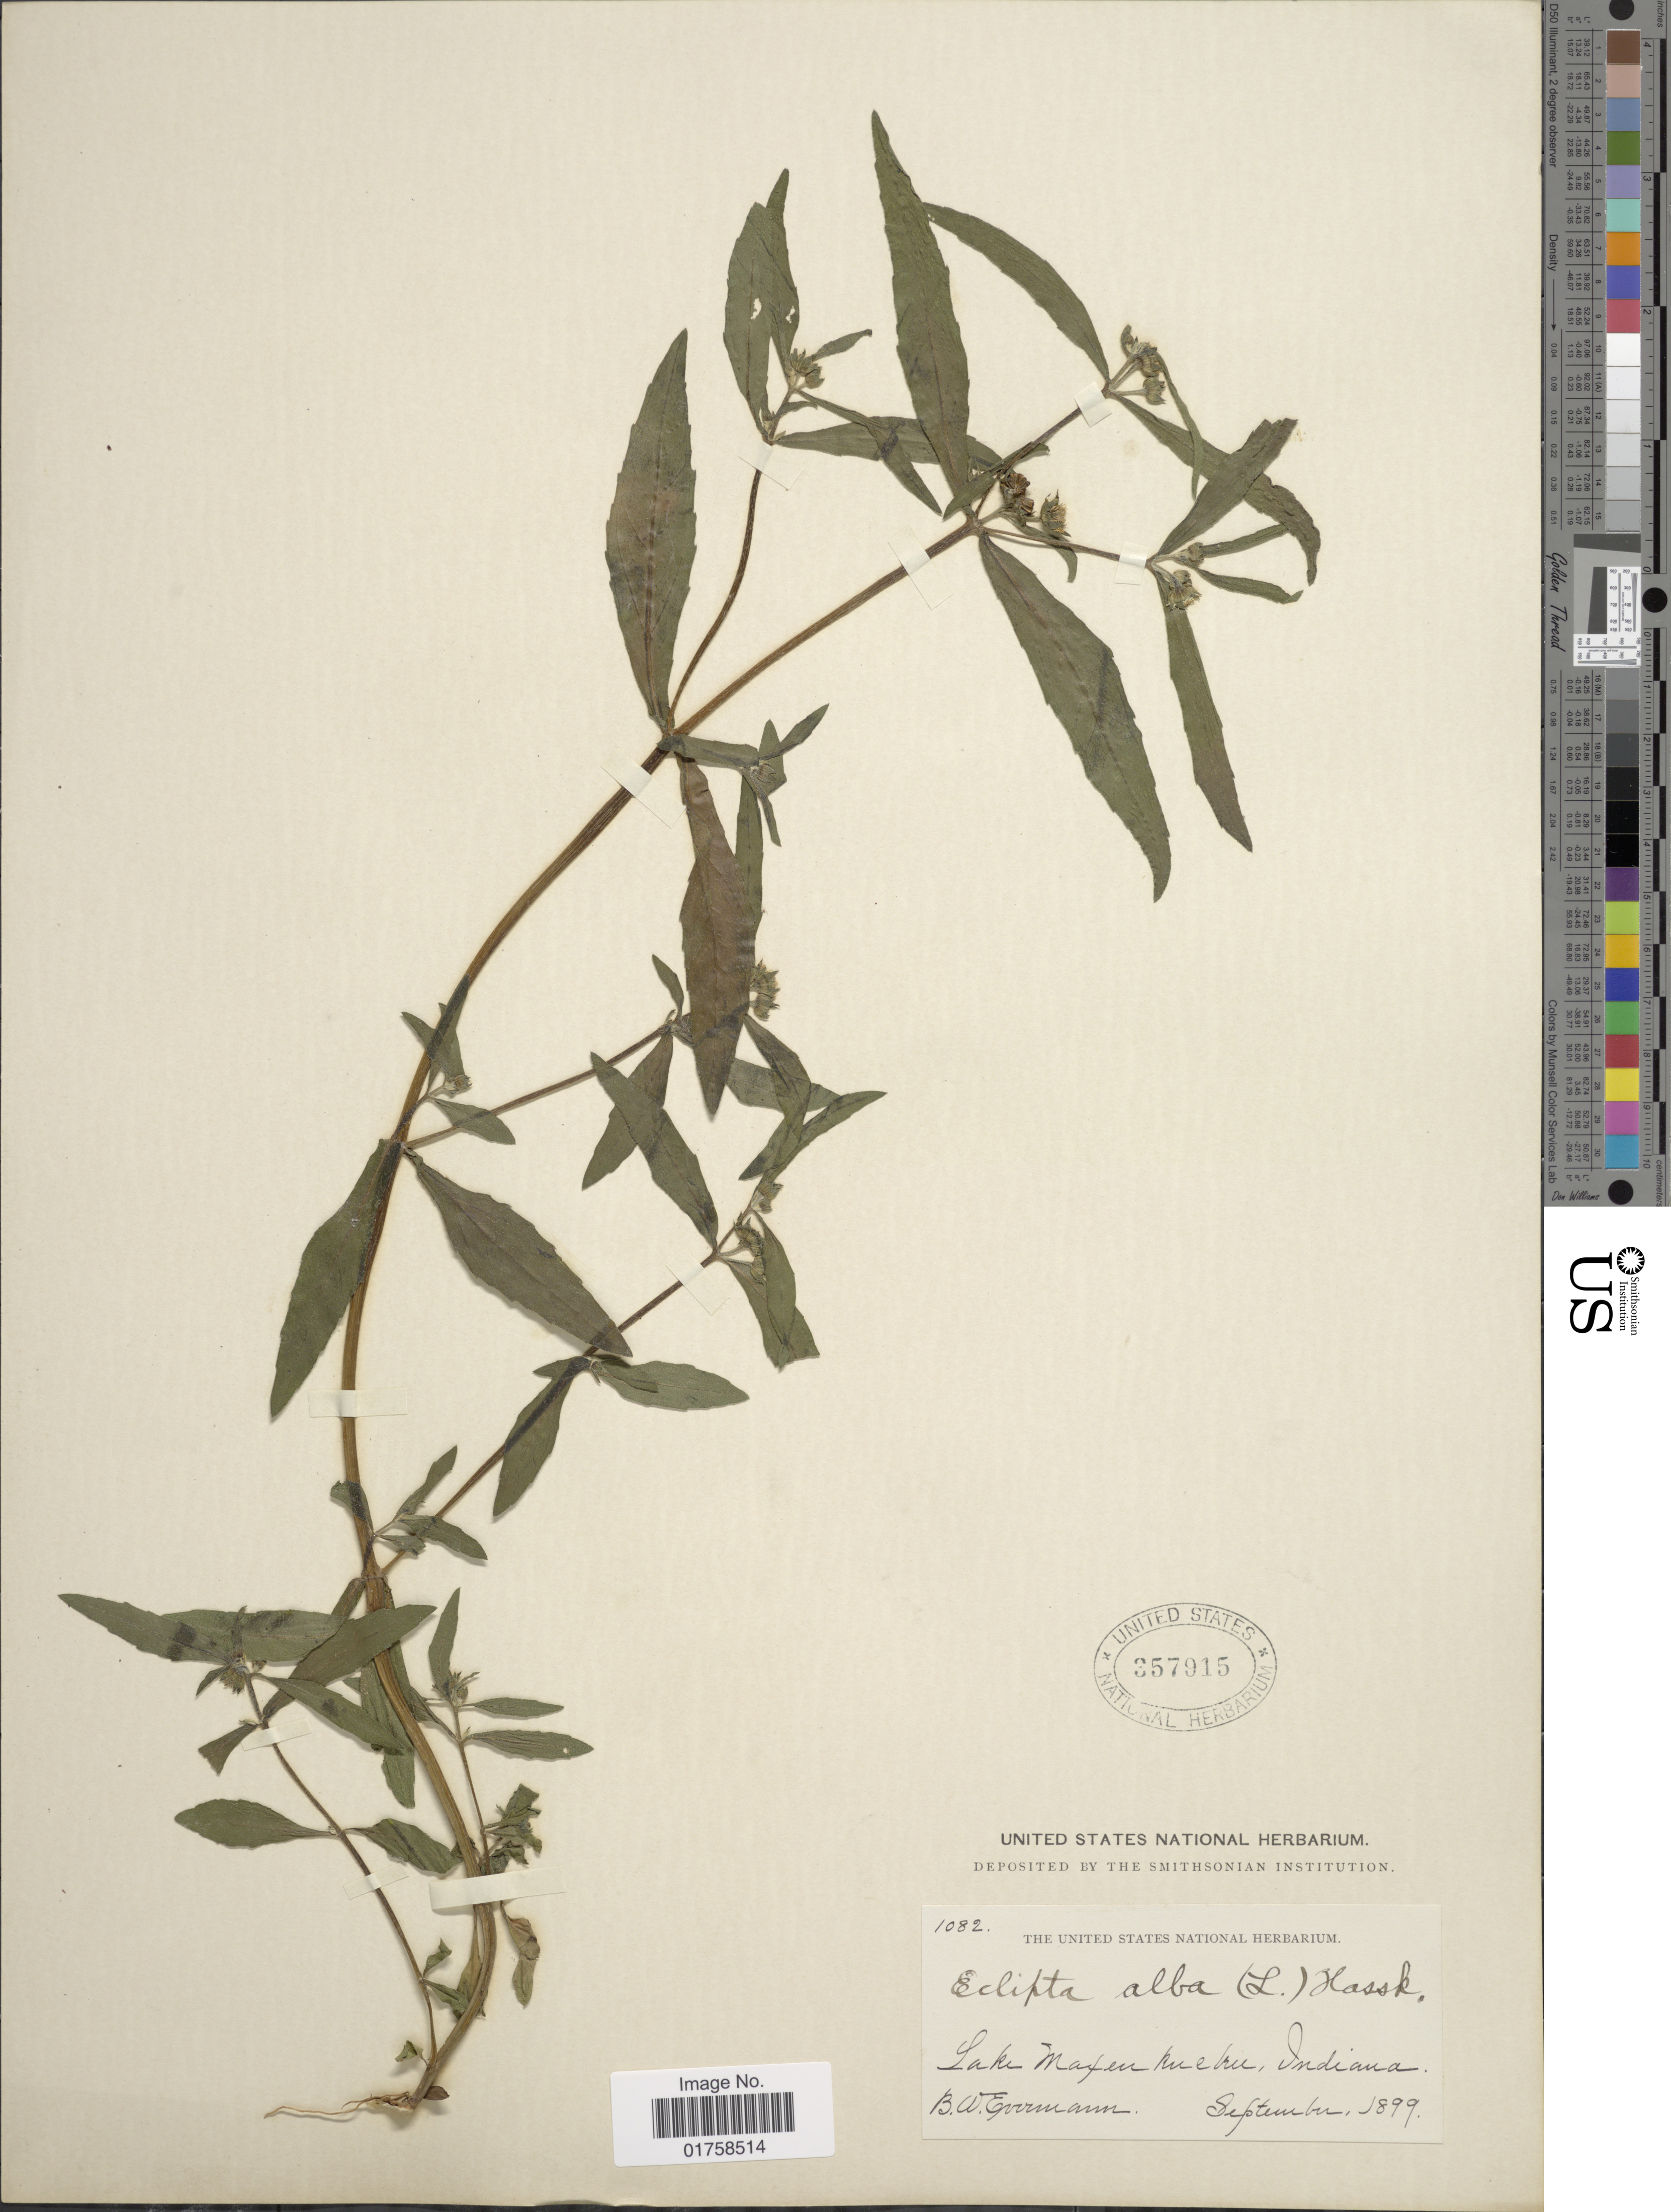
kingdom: Plantae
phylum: Tracheophyta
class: Magnoliopsida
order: Asterales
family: Asteraceae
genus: Eclipta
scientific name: Eclipta alba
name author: (L.) Hassk.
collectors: B. W. Evermann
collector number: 1082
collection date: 1899-09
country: United States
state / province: Indiana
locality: Lake Maxinkuckee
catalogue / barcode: US 357915